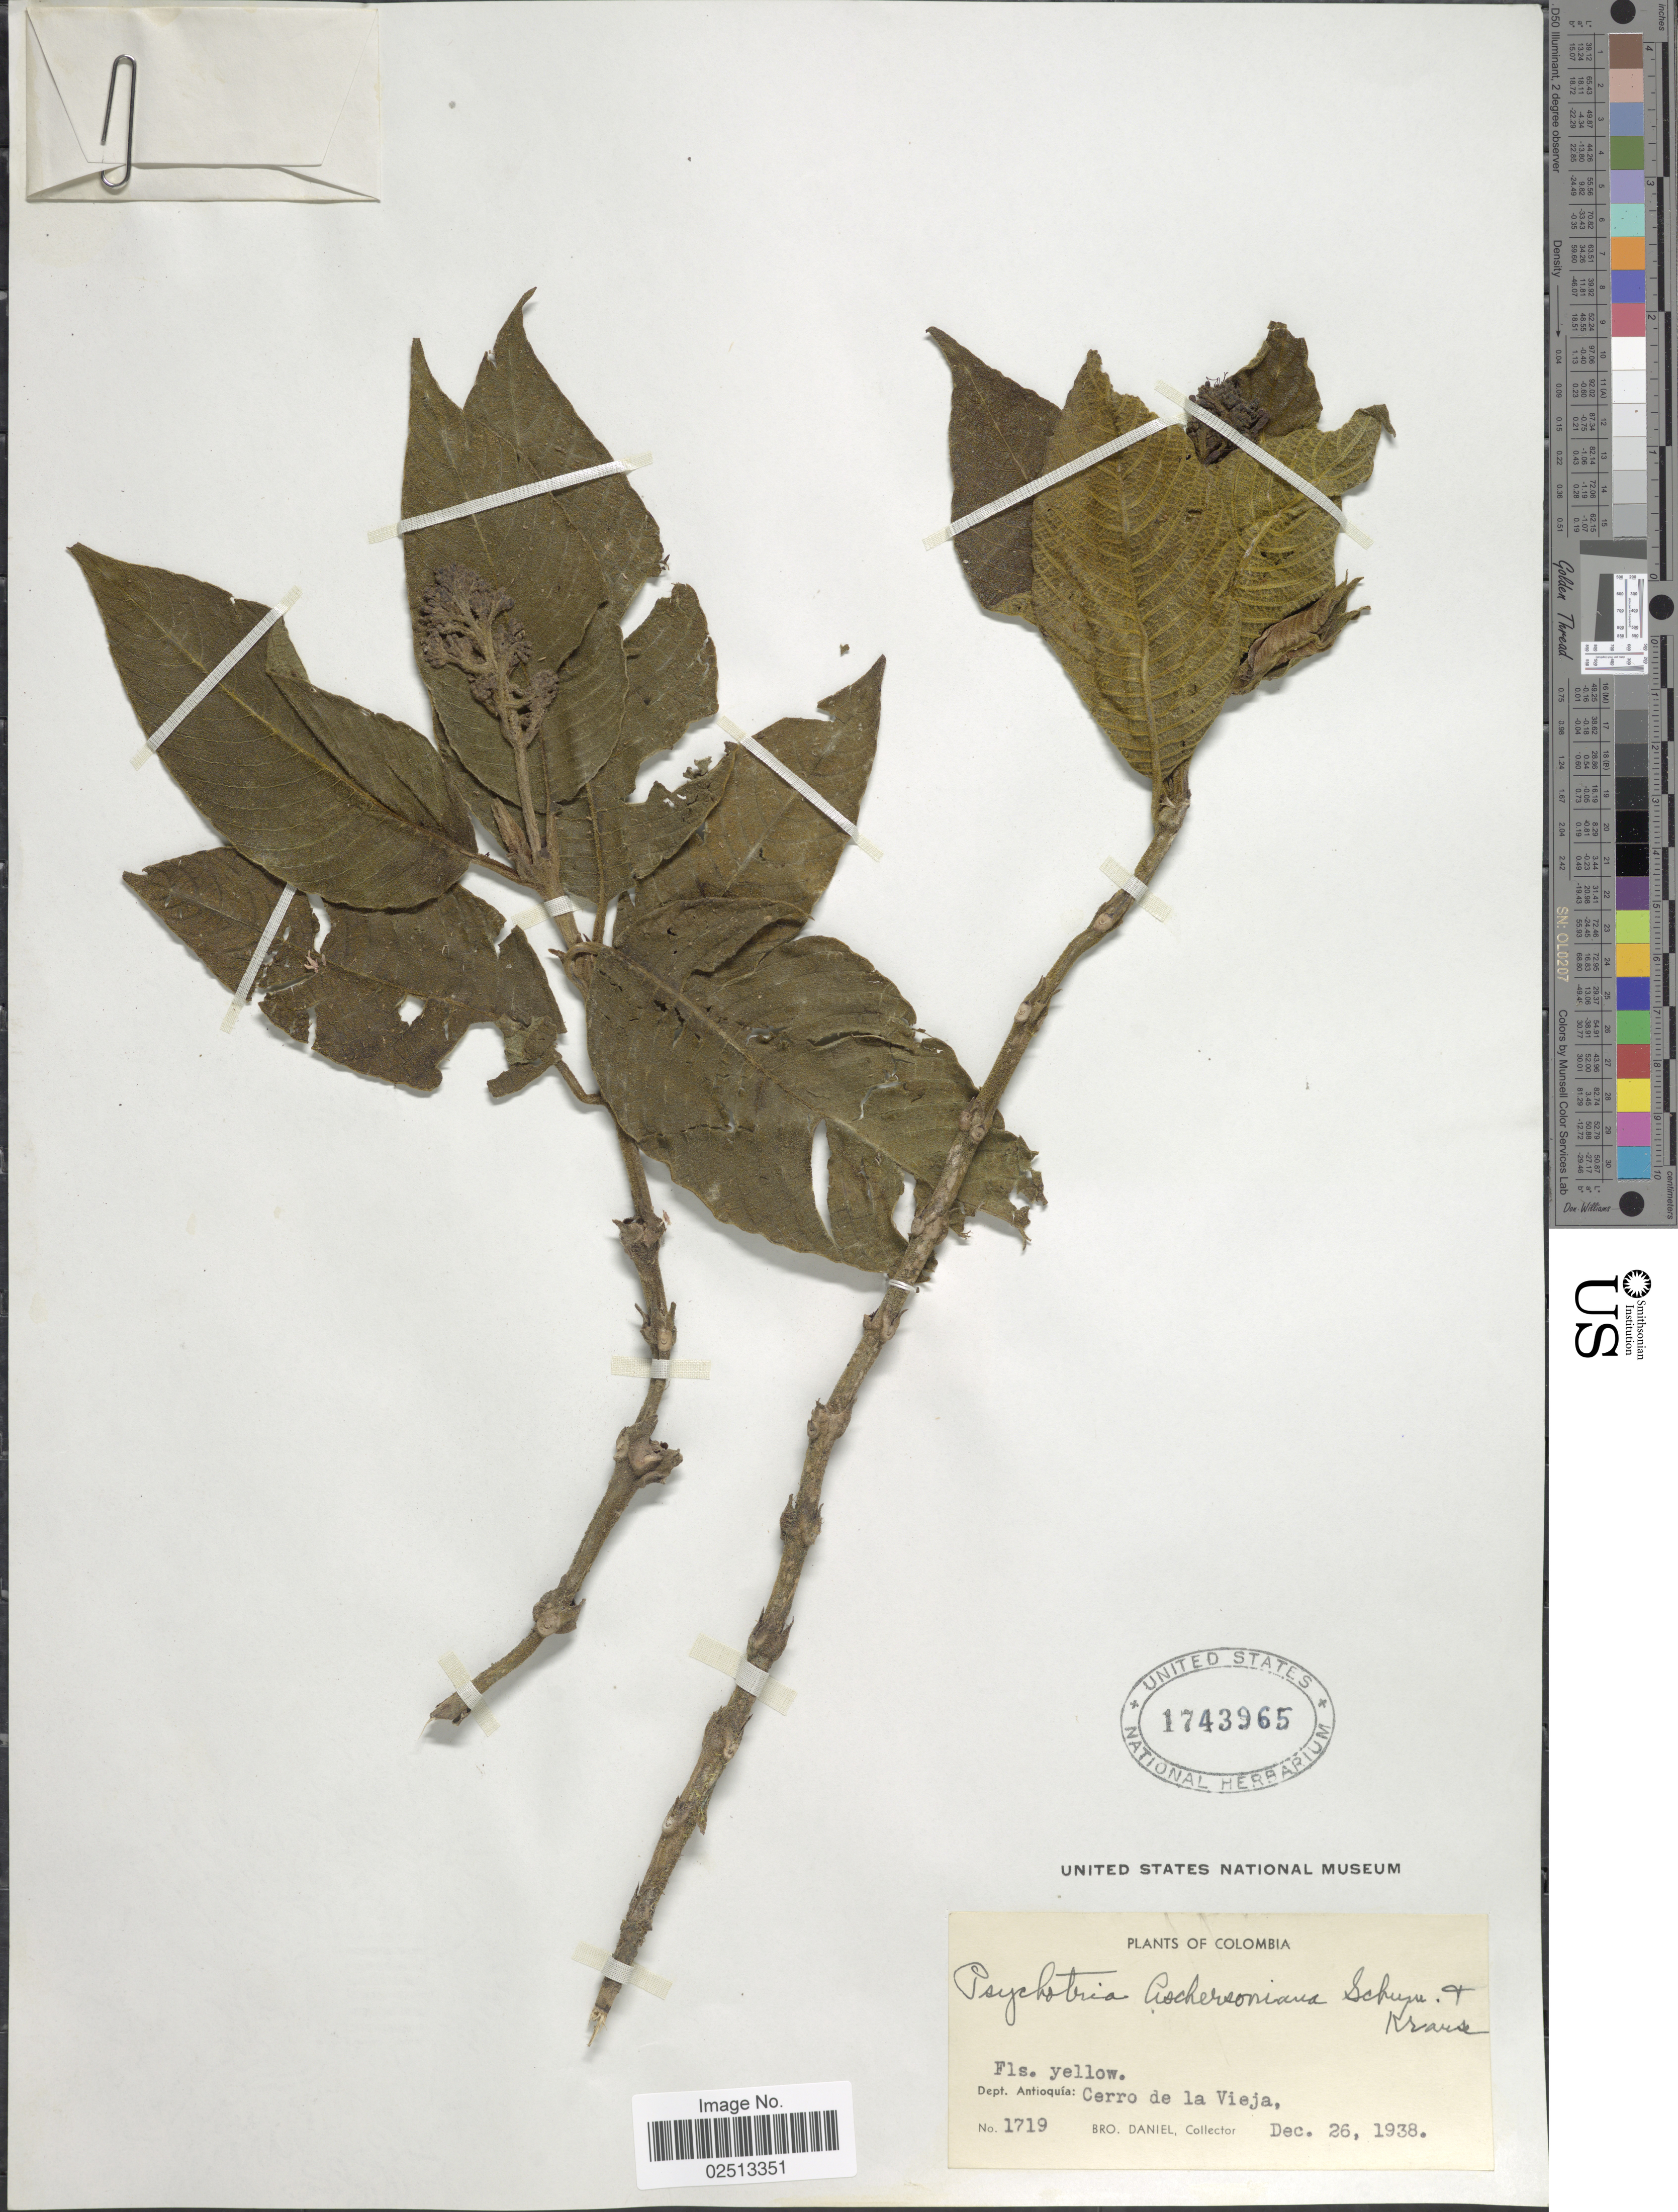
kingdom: Plantae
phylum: Tracheophyta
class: Magnoliopsida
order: Gentianales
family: Rubiaceae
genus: Psychotria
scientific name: Psychotria aschersoniana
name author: K. Schum. & K. Krause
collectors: Bro. Daniel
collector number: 1719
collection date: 1938-12-26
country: Colombia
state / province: Antioquia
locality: Dept. Antioquia: Cerro de la Vieja.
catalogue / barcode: US 1743965